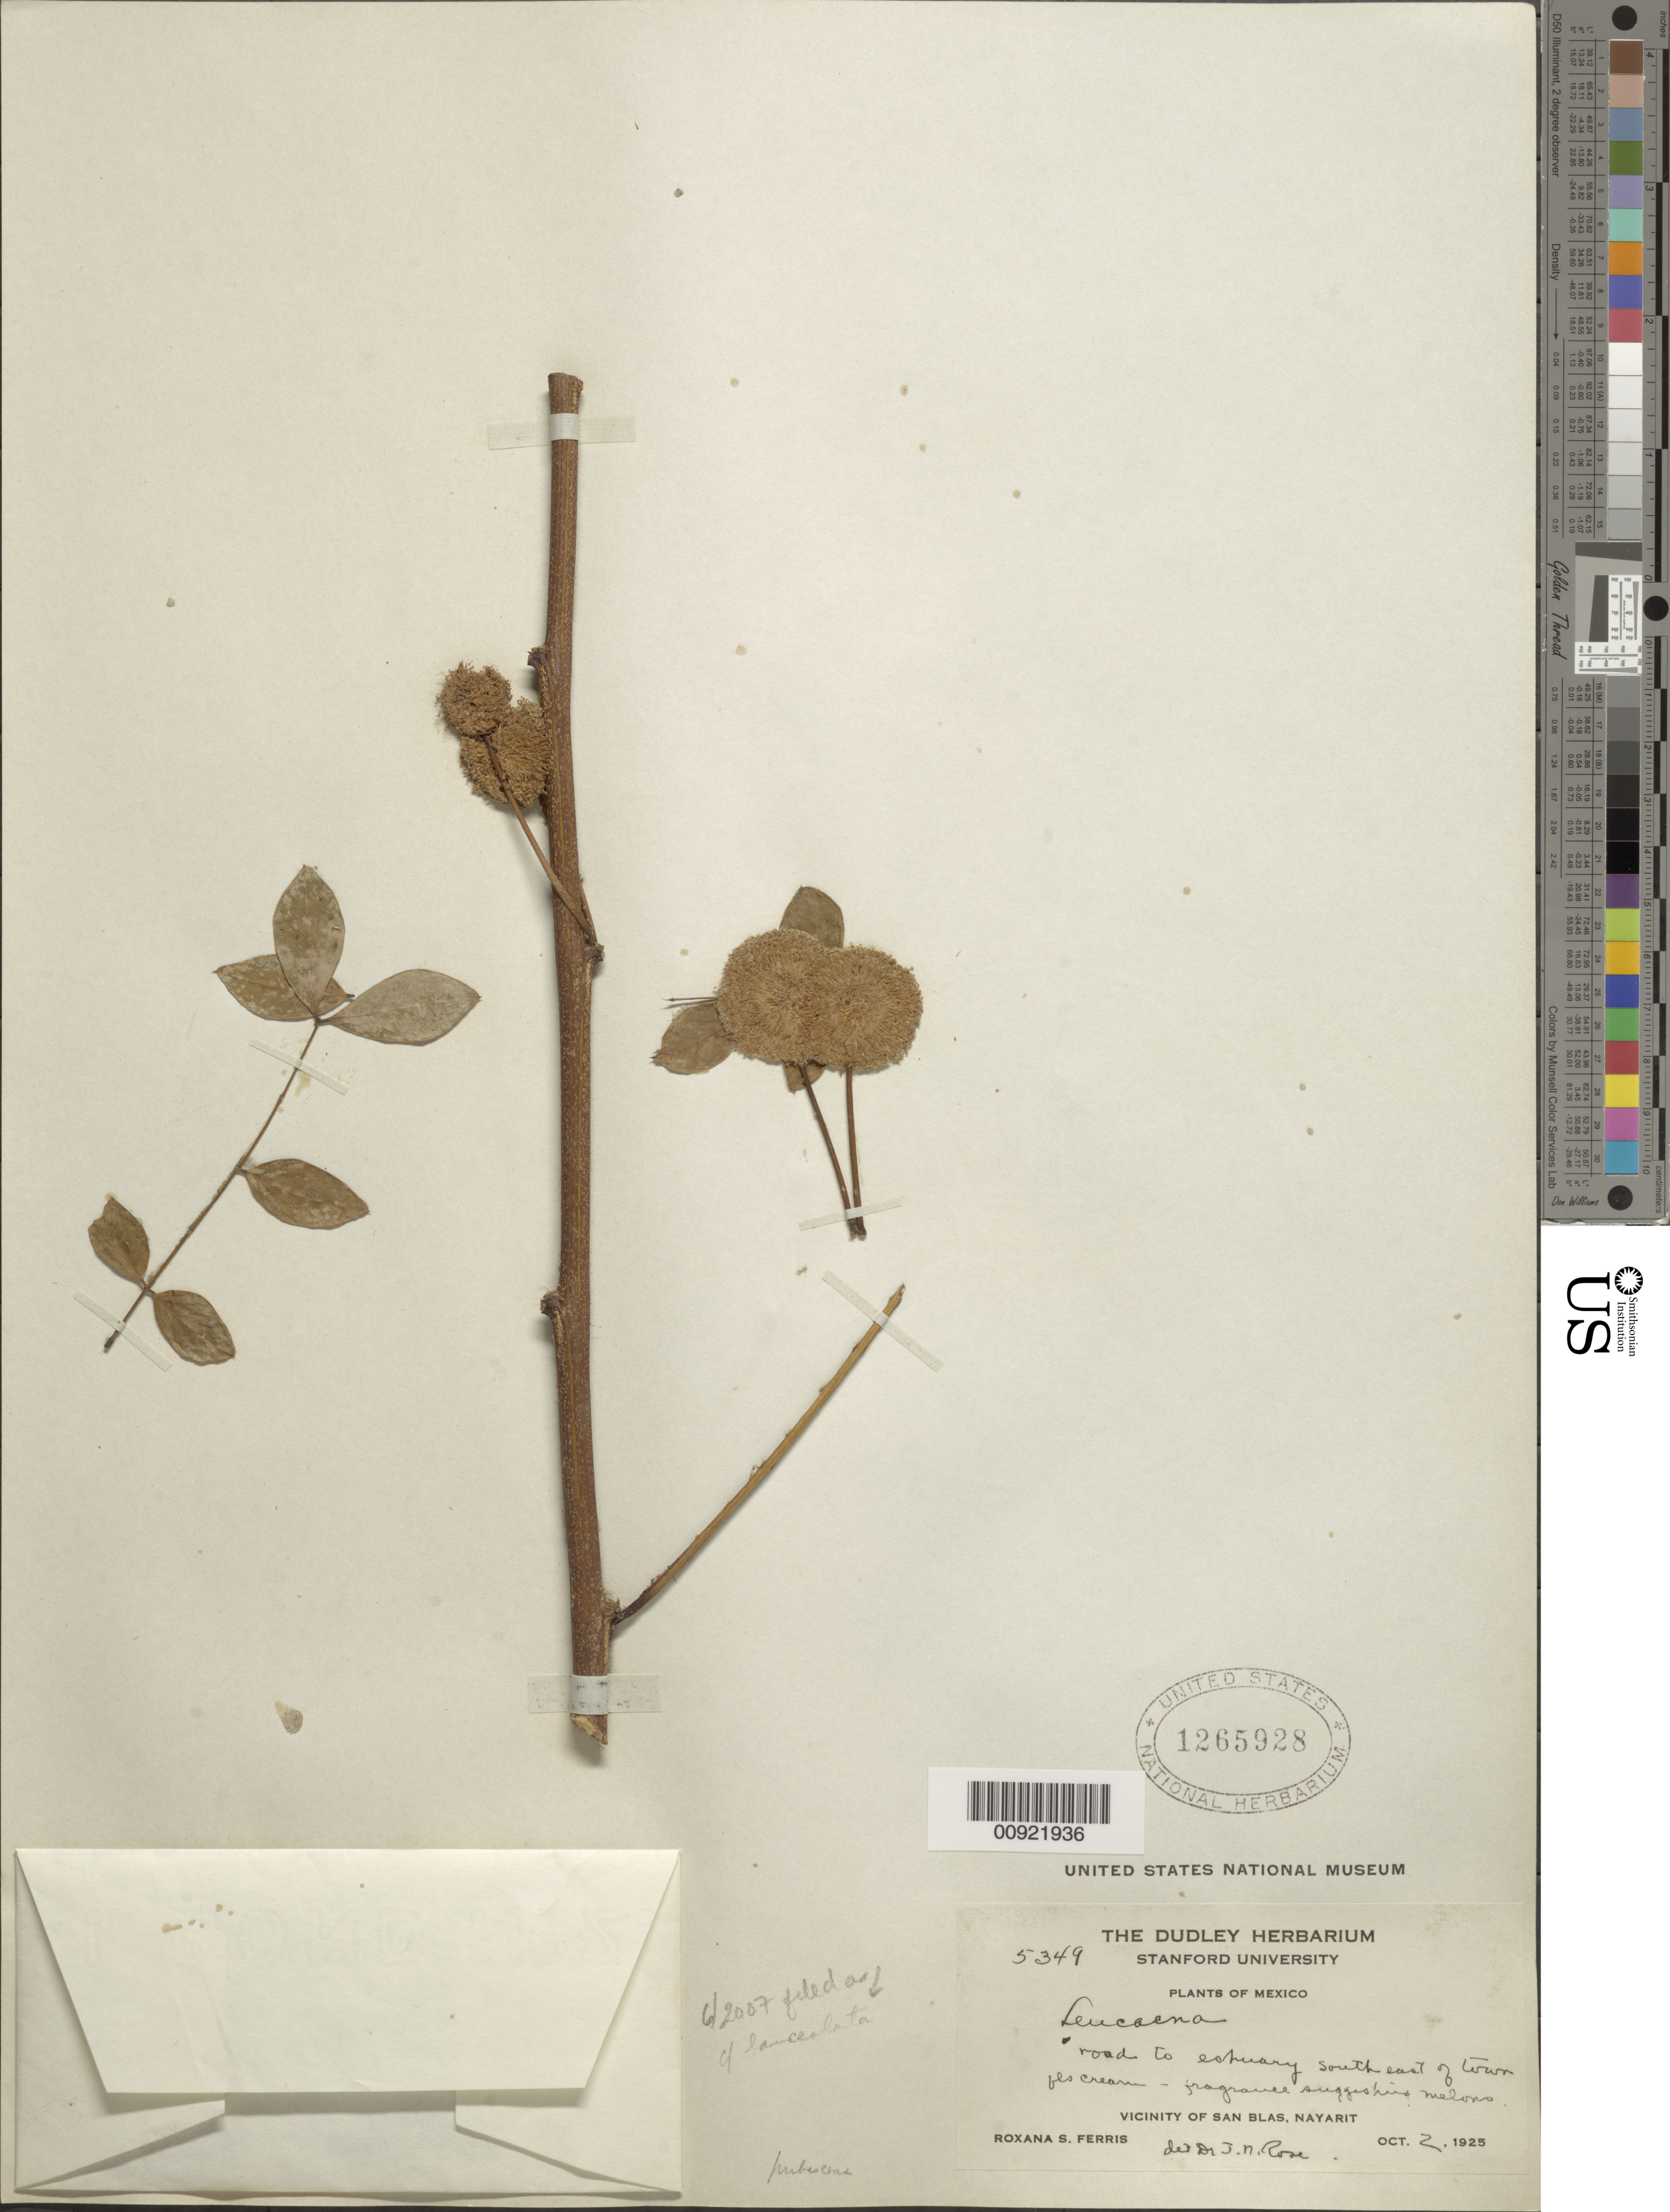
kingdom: Plantae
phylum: Tracheophyta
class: Magnoliopsida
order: Fabales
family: Fabaceae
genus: Leucaena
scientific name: Leucaena lanceolata var. lanceolata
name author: S. Watson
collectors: R. S. Ferris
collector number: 5349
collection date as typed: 02 Oct 1925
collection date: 1925-10-02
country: Mexico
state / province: Nayarit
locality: Road to estuary southeast of town. Vicinity of San Blas, Nayarit.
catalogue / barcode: US 1265928